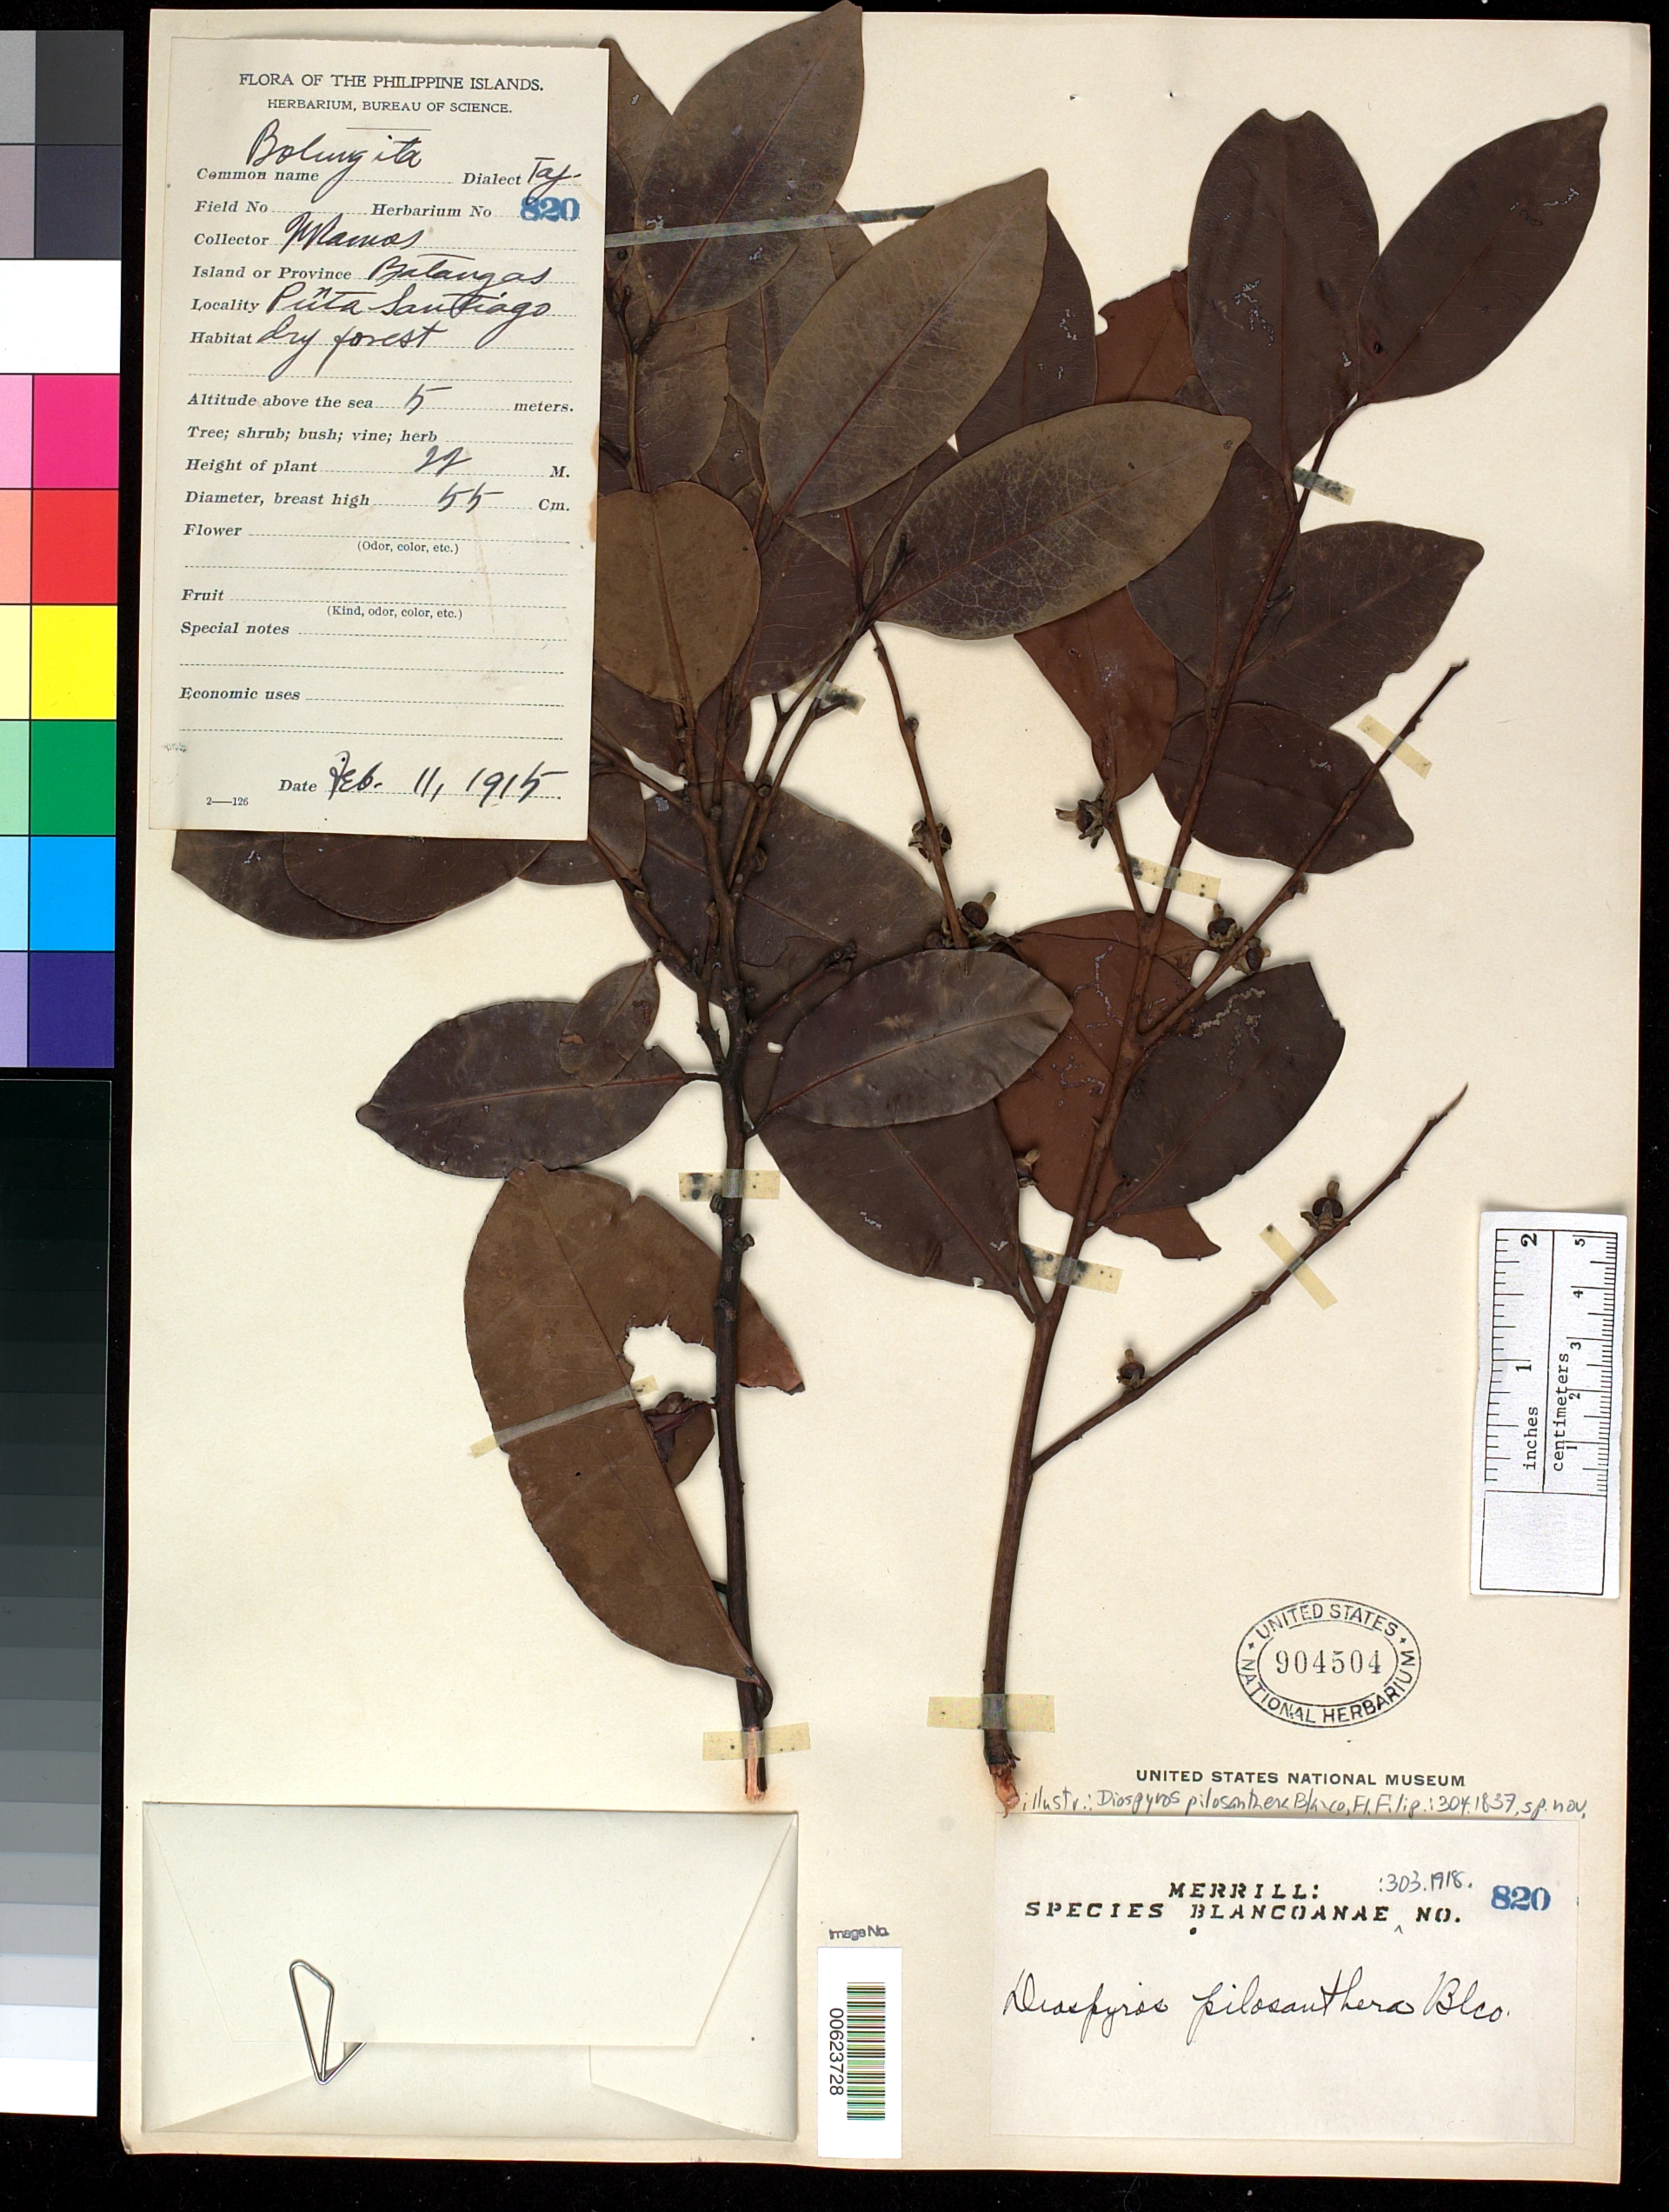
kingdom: Plantae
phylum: Tracheophyta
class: Magnoliopsida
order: Ericales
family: Ebenaceae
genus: Diospyros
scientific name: Diospyros pilosanthera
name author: Blanco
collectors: M. Ramos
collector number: Sp. Blancoan. 0820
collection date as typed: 11 Feb 1915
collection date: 1915-02-11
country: Philippines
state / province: Calabarzon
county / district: Batangas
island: Luzon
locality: Punta santiago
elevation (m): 5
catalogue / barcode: US 904504